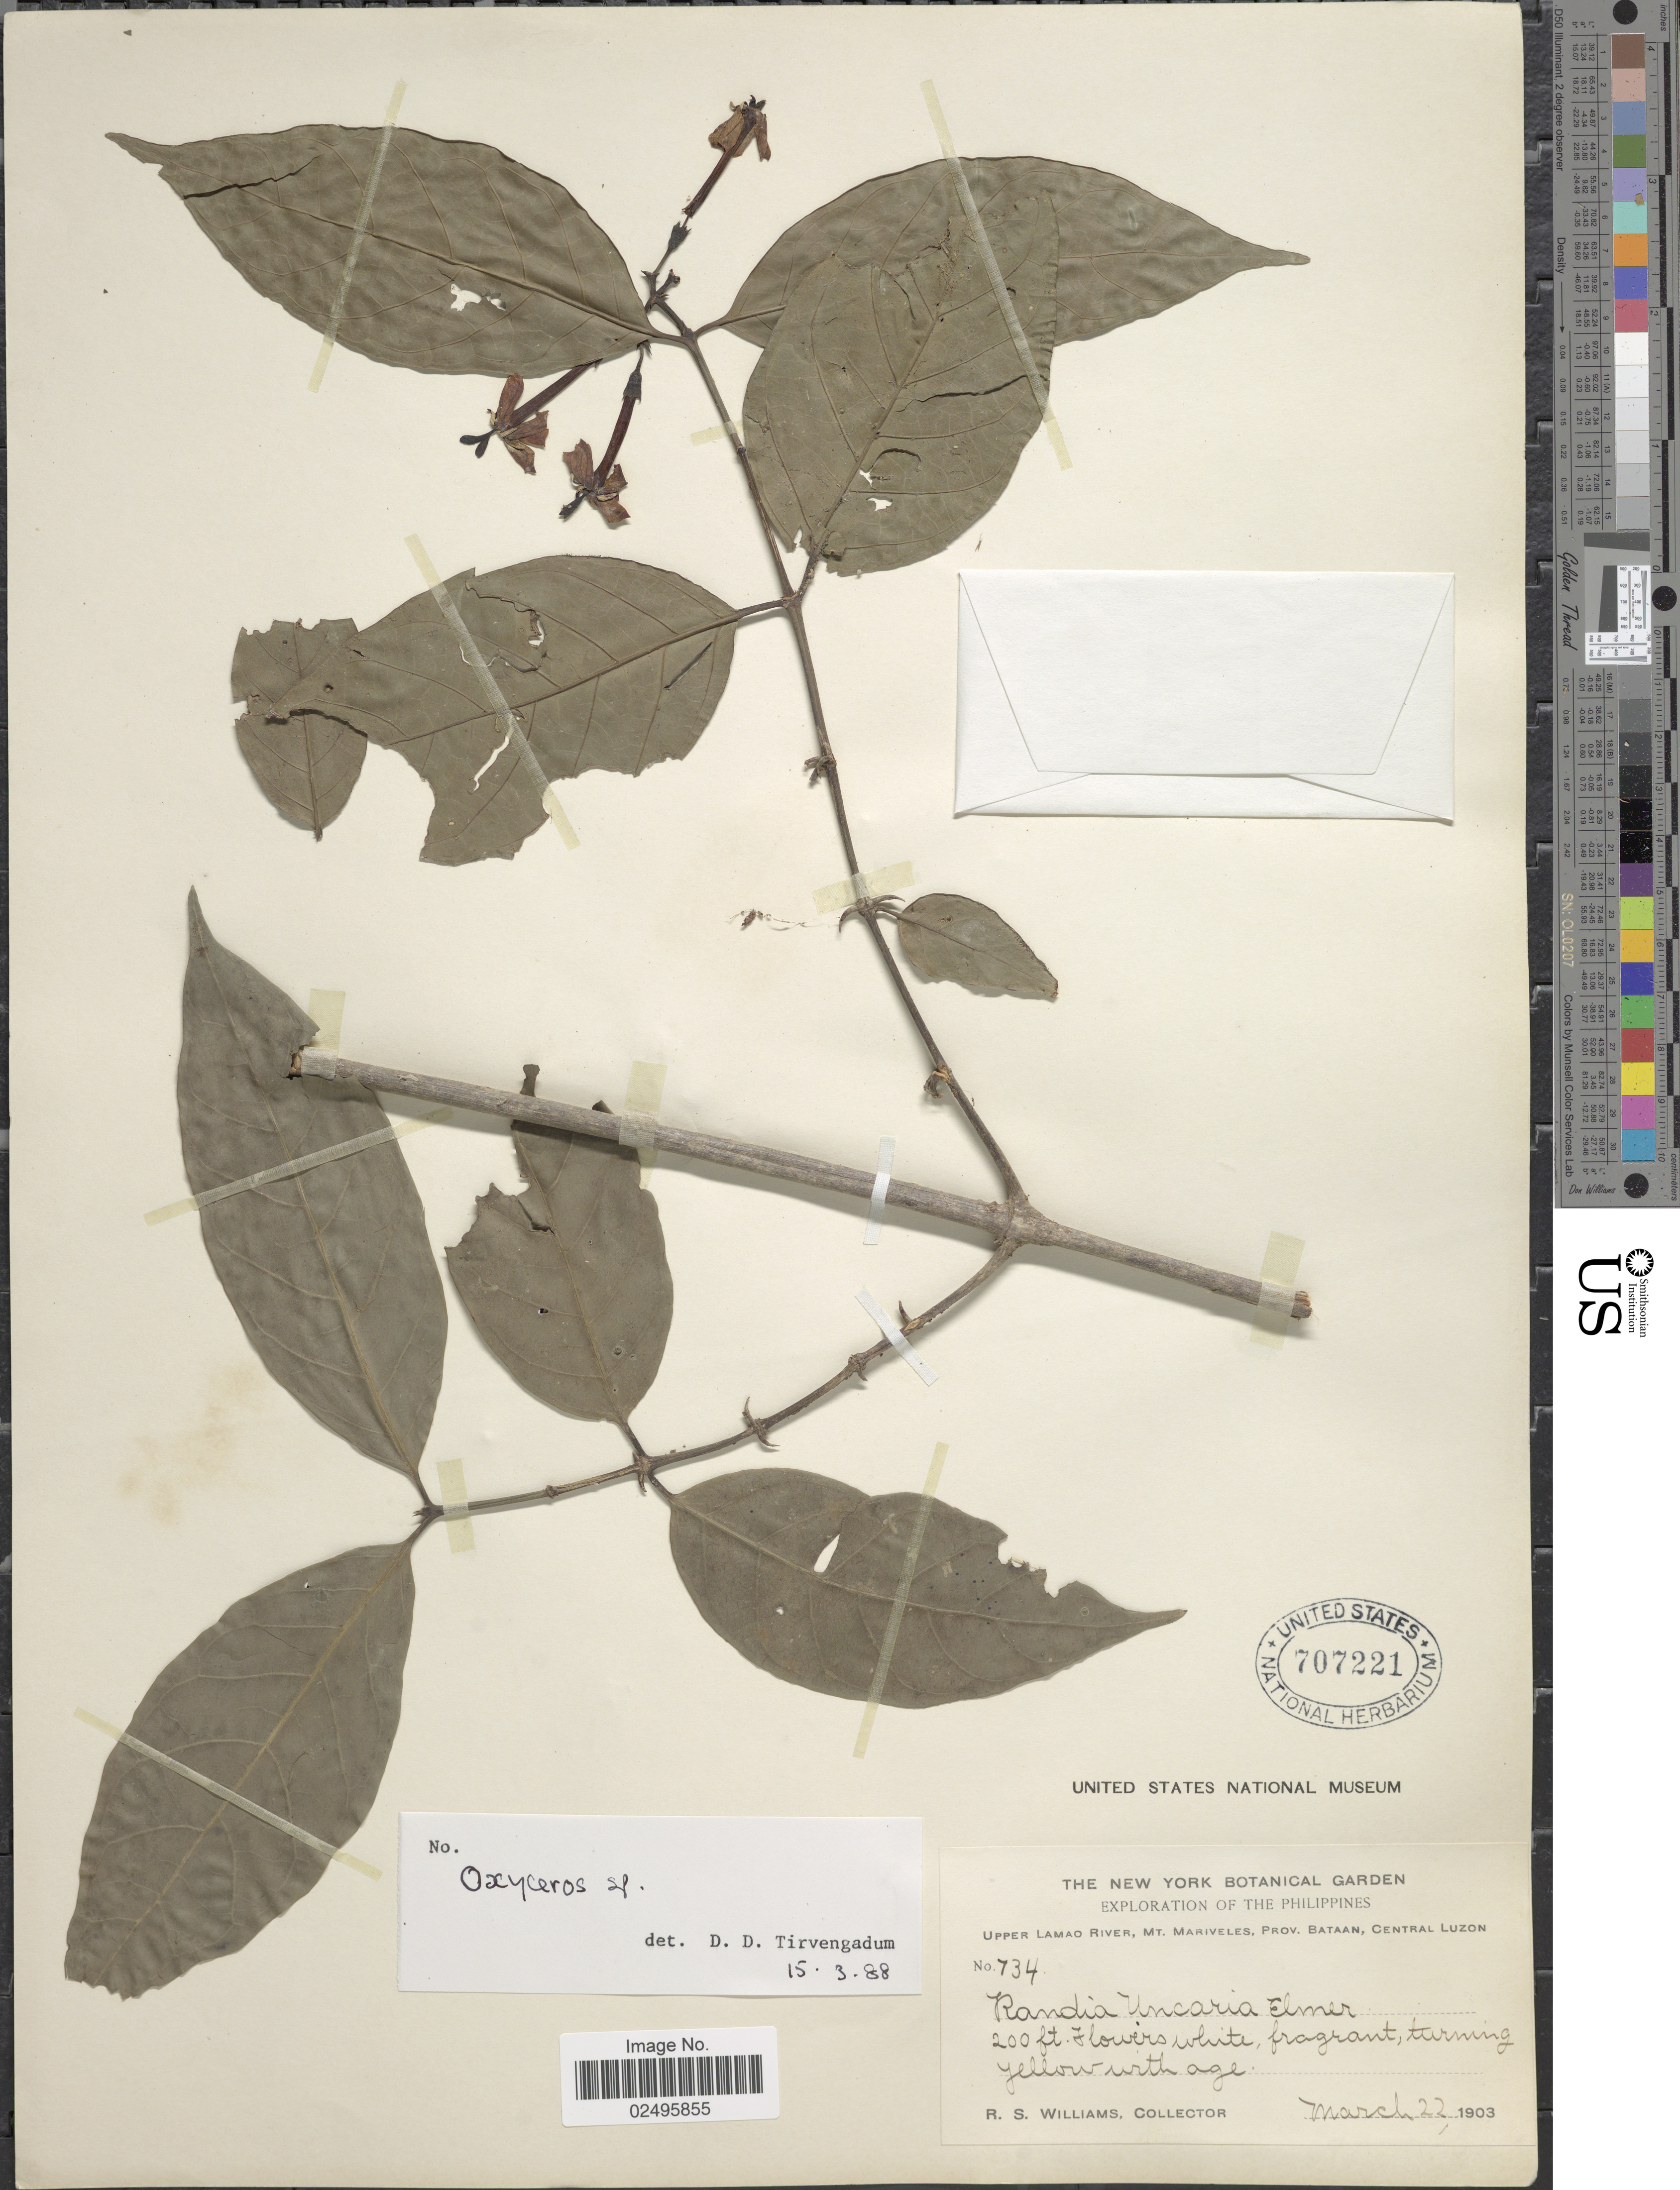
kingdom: Plantae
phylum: Tracheophyta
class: Magnoliopsida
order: Gentianales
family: Rubiaceae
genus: Oxyceros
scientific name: Oxyceros sp.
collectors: R. S. Williams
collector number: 734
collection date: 1903-03-22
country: Philippines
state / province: Central Luzon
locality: Upper Lamao River, Mt. Mariveles, Prov. Bataan.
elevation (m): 61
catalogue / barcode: US 707221